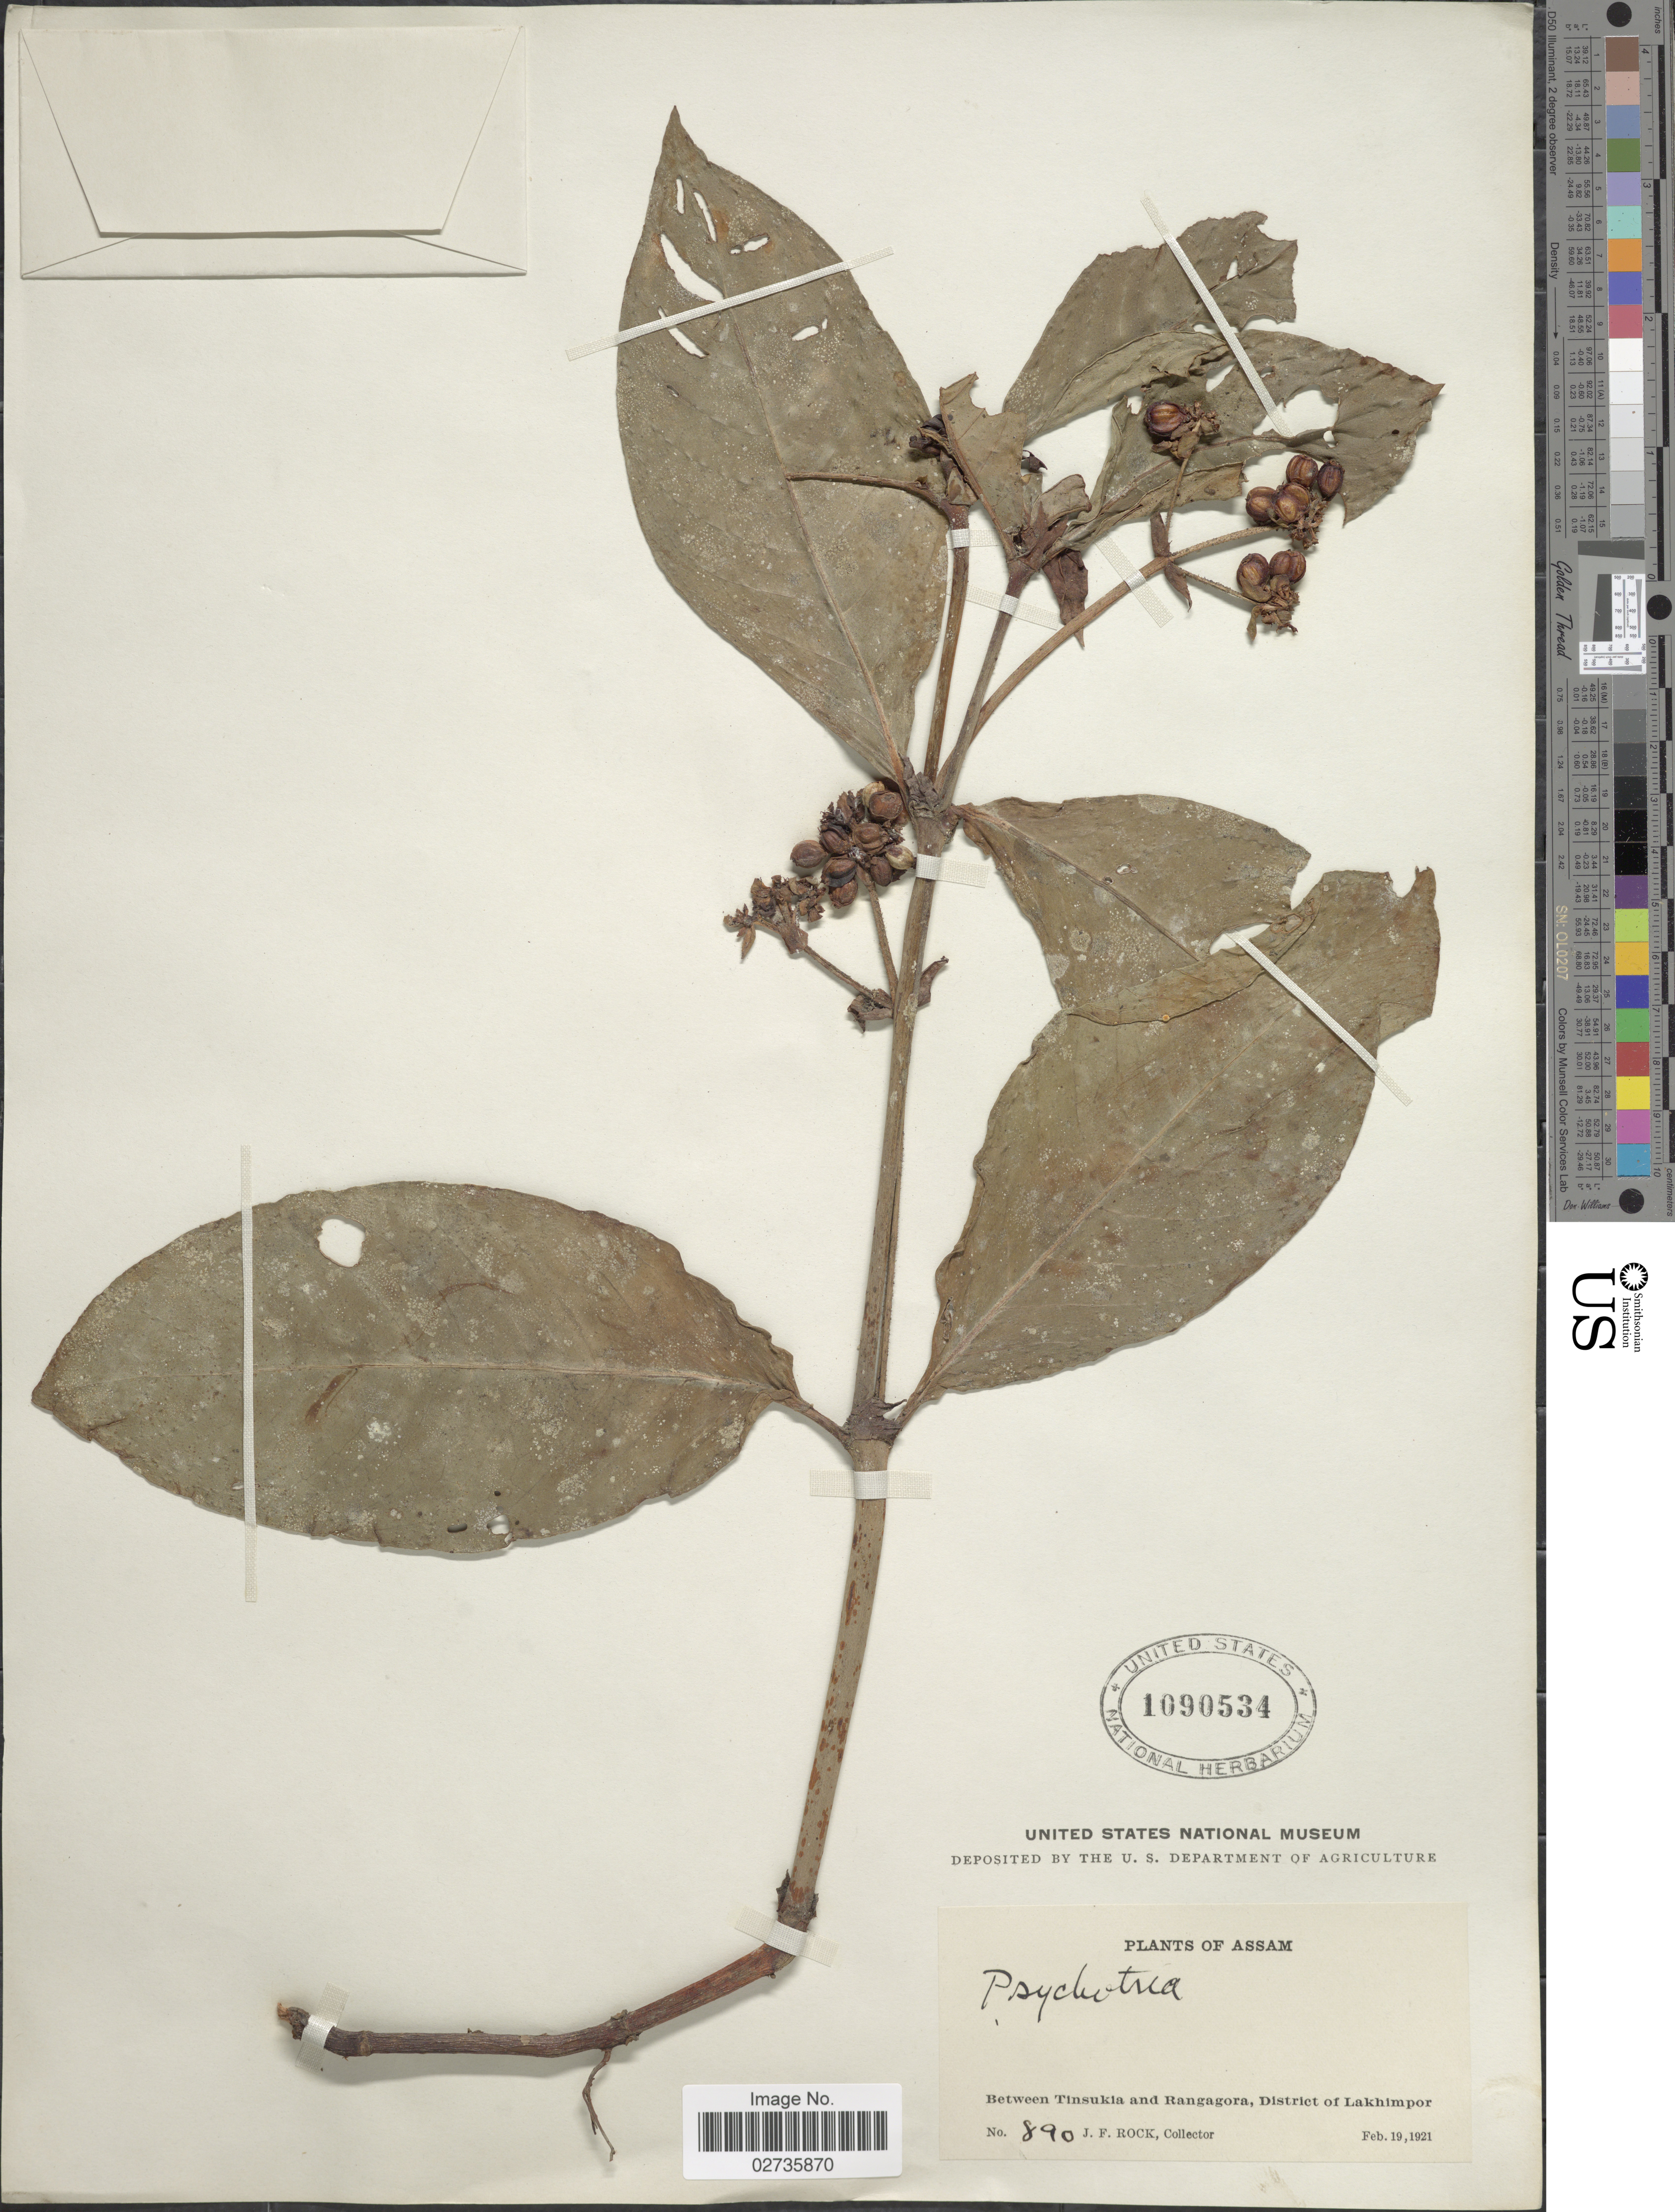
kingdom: Plantae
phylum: Tracheophyta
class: Magnoliopsida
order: Gentianales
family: Rubiaceae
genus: Psychotria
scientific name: Psychotria sp.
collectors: J. Rock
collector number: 890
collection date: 1921-02-19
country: India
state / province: Assam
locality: Between Tinsukia and Rangagora, District of Lakhimpor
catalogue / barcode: US 1090534